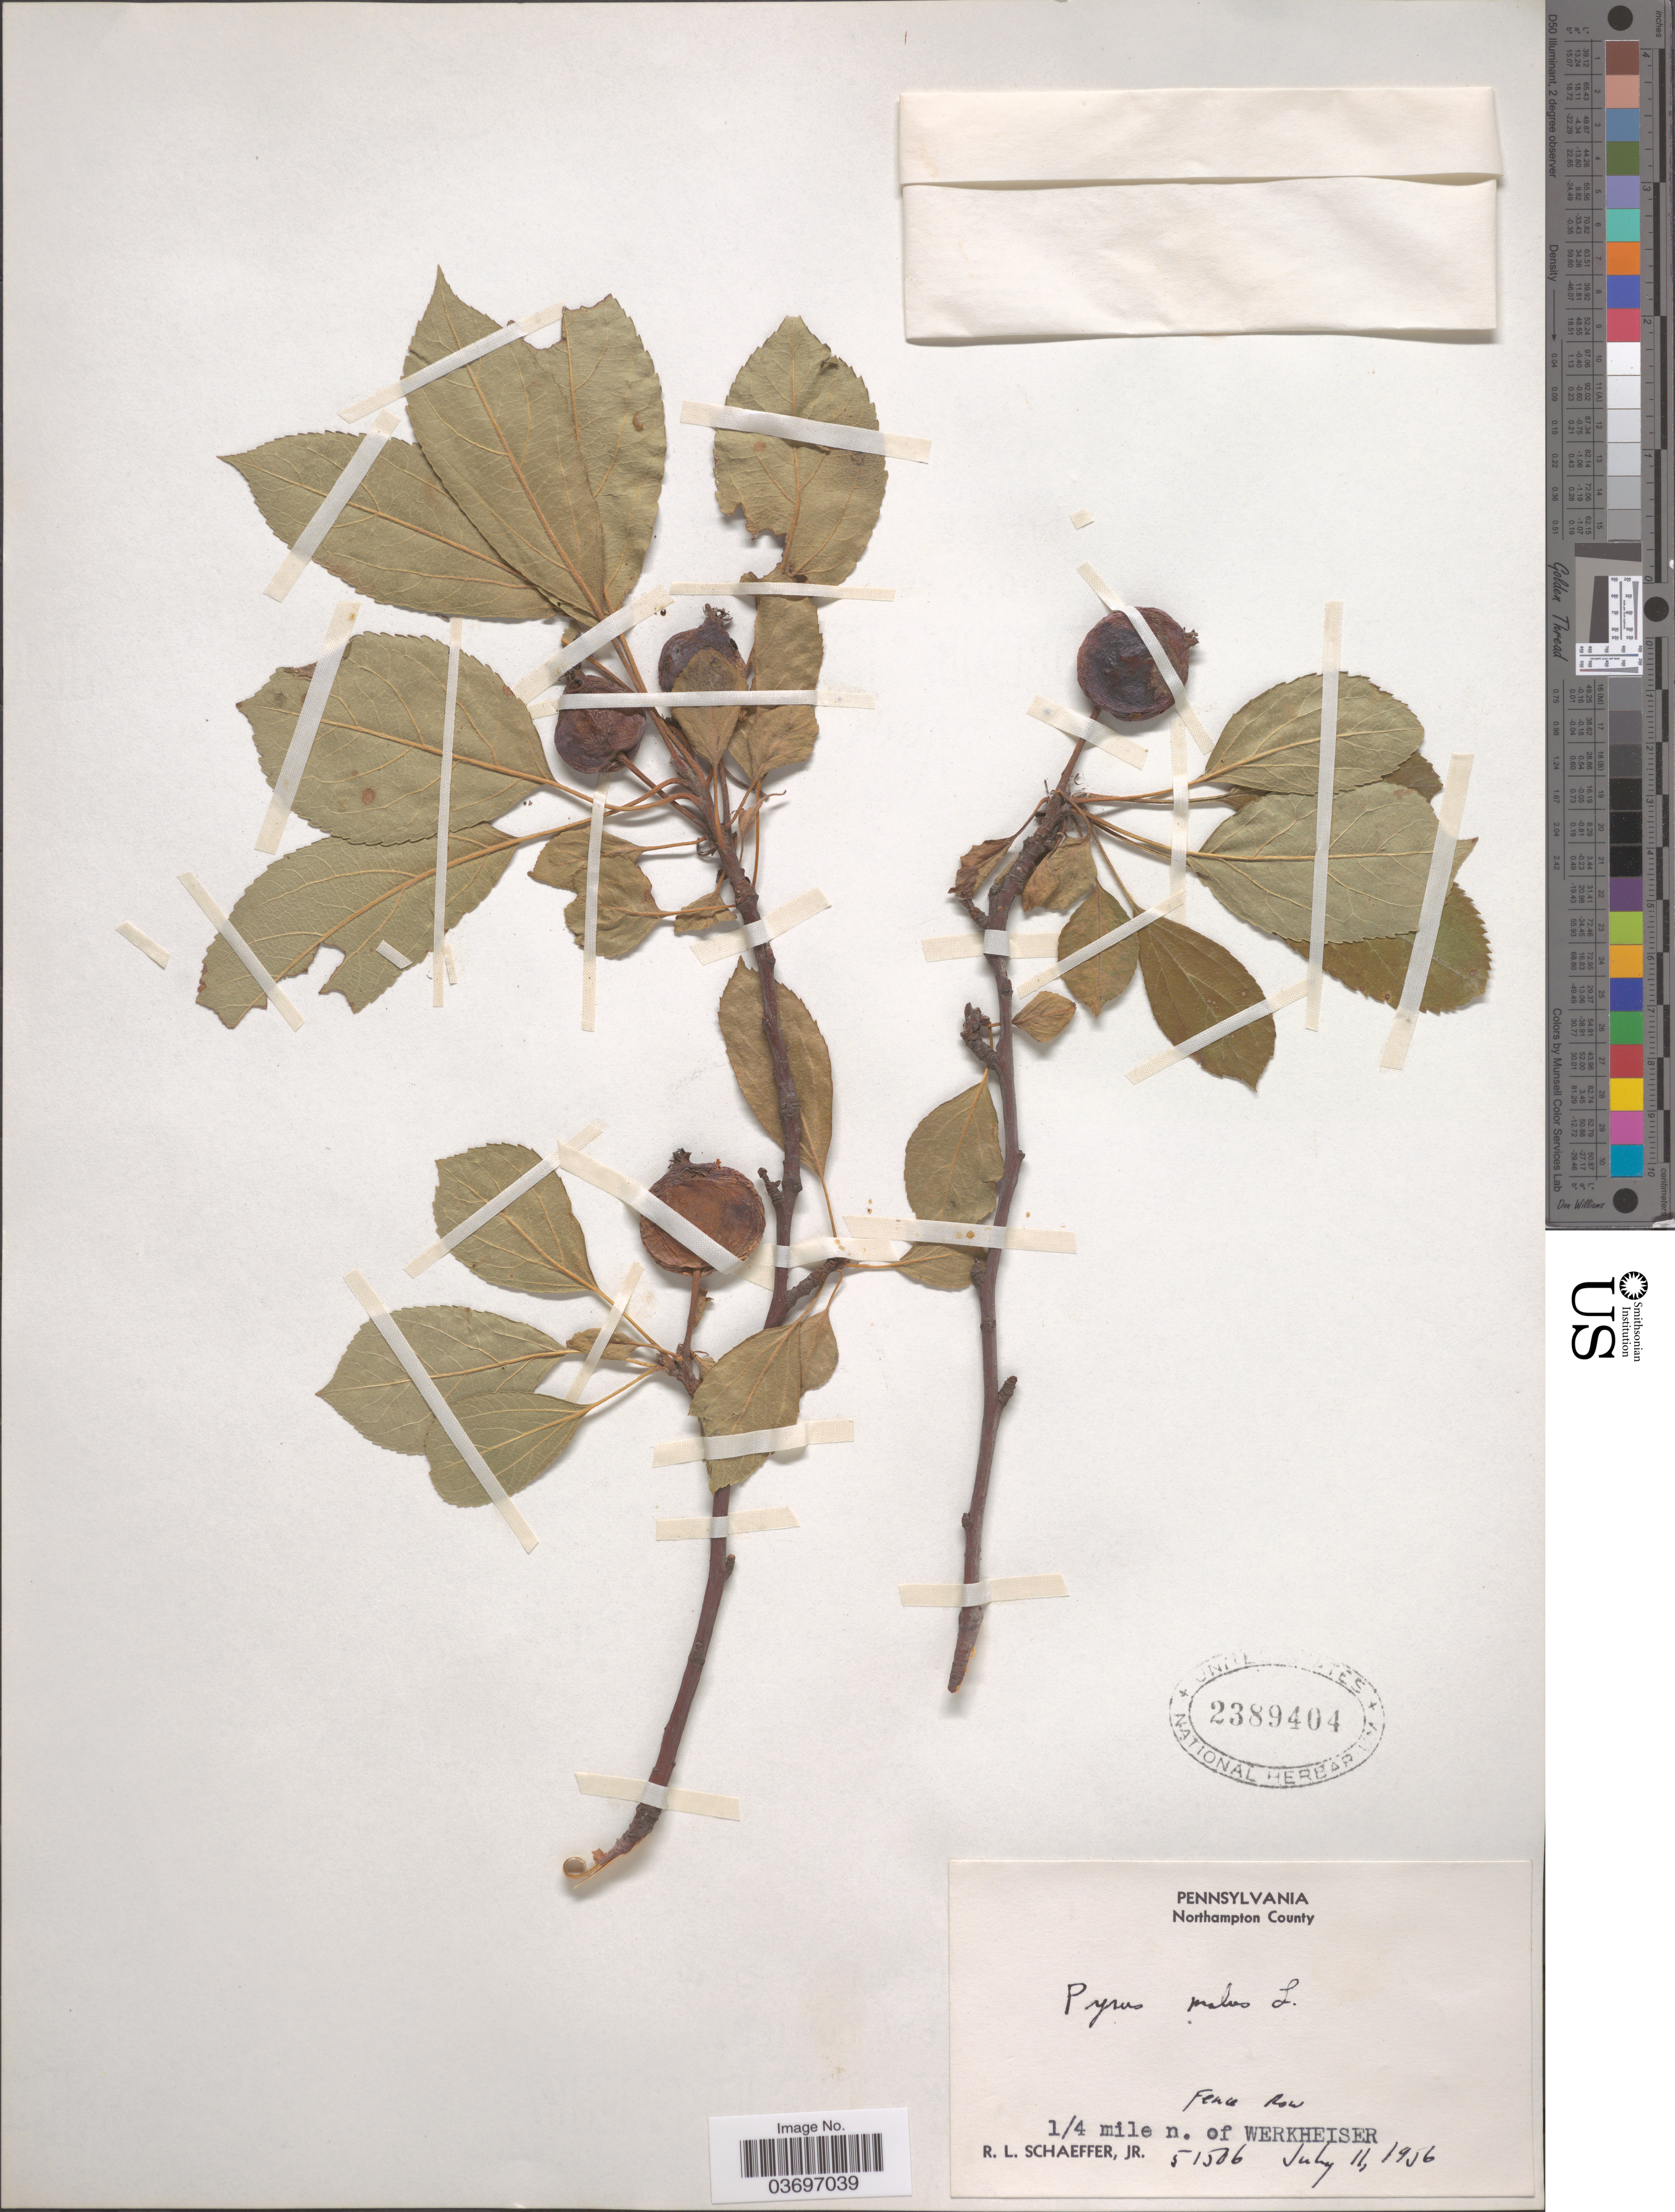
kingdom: Plantae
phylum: Tracheophyta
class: Magnoliopsida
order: Rosales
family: Rosaceae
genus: Malus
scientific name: Malus pumila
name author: Mill.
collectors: R. L. Schaeffer Jr.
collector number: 51506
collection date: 1956-07-11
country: United States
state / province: Pennsylvania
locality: Northampton County. Fence Row. 1/4 mile n. of Werkheiser.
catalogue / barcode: US 2389404